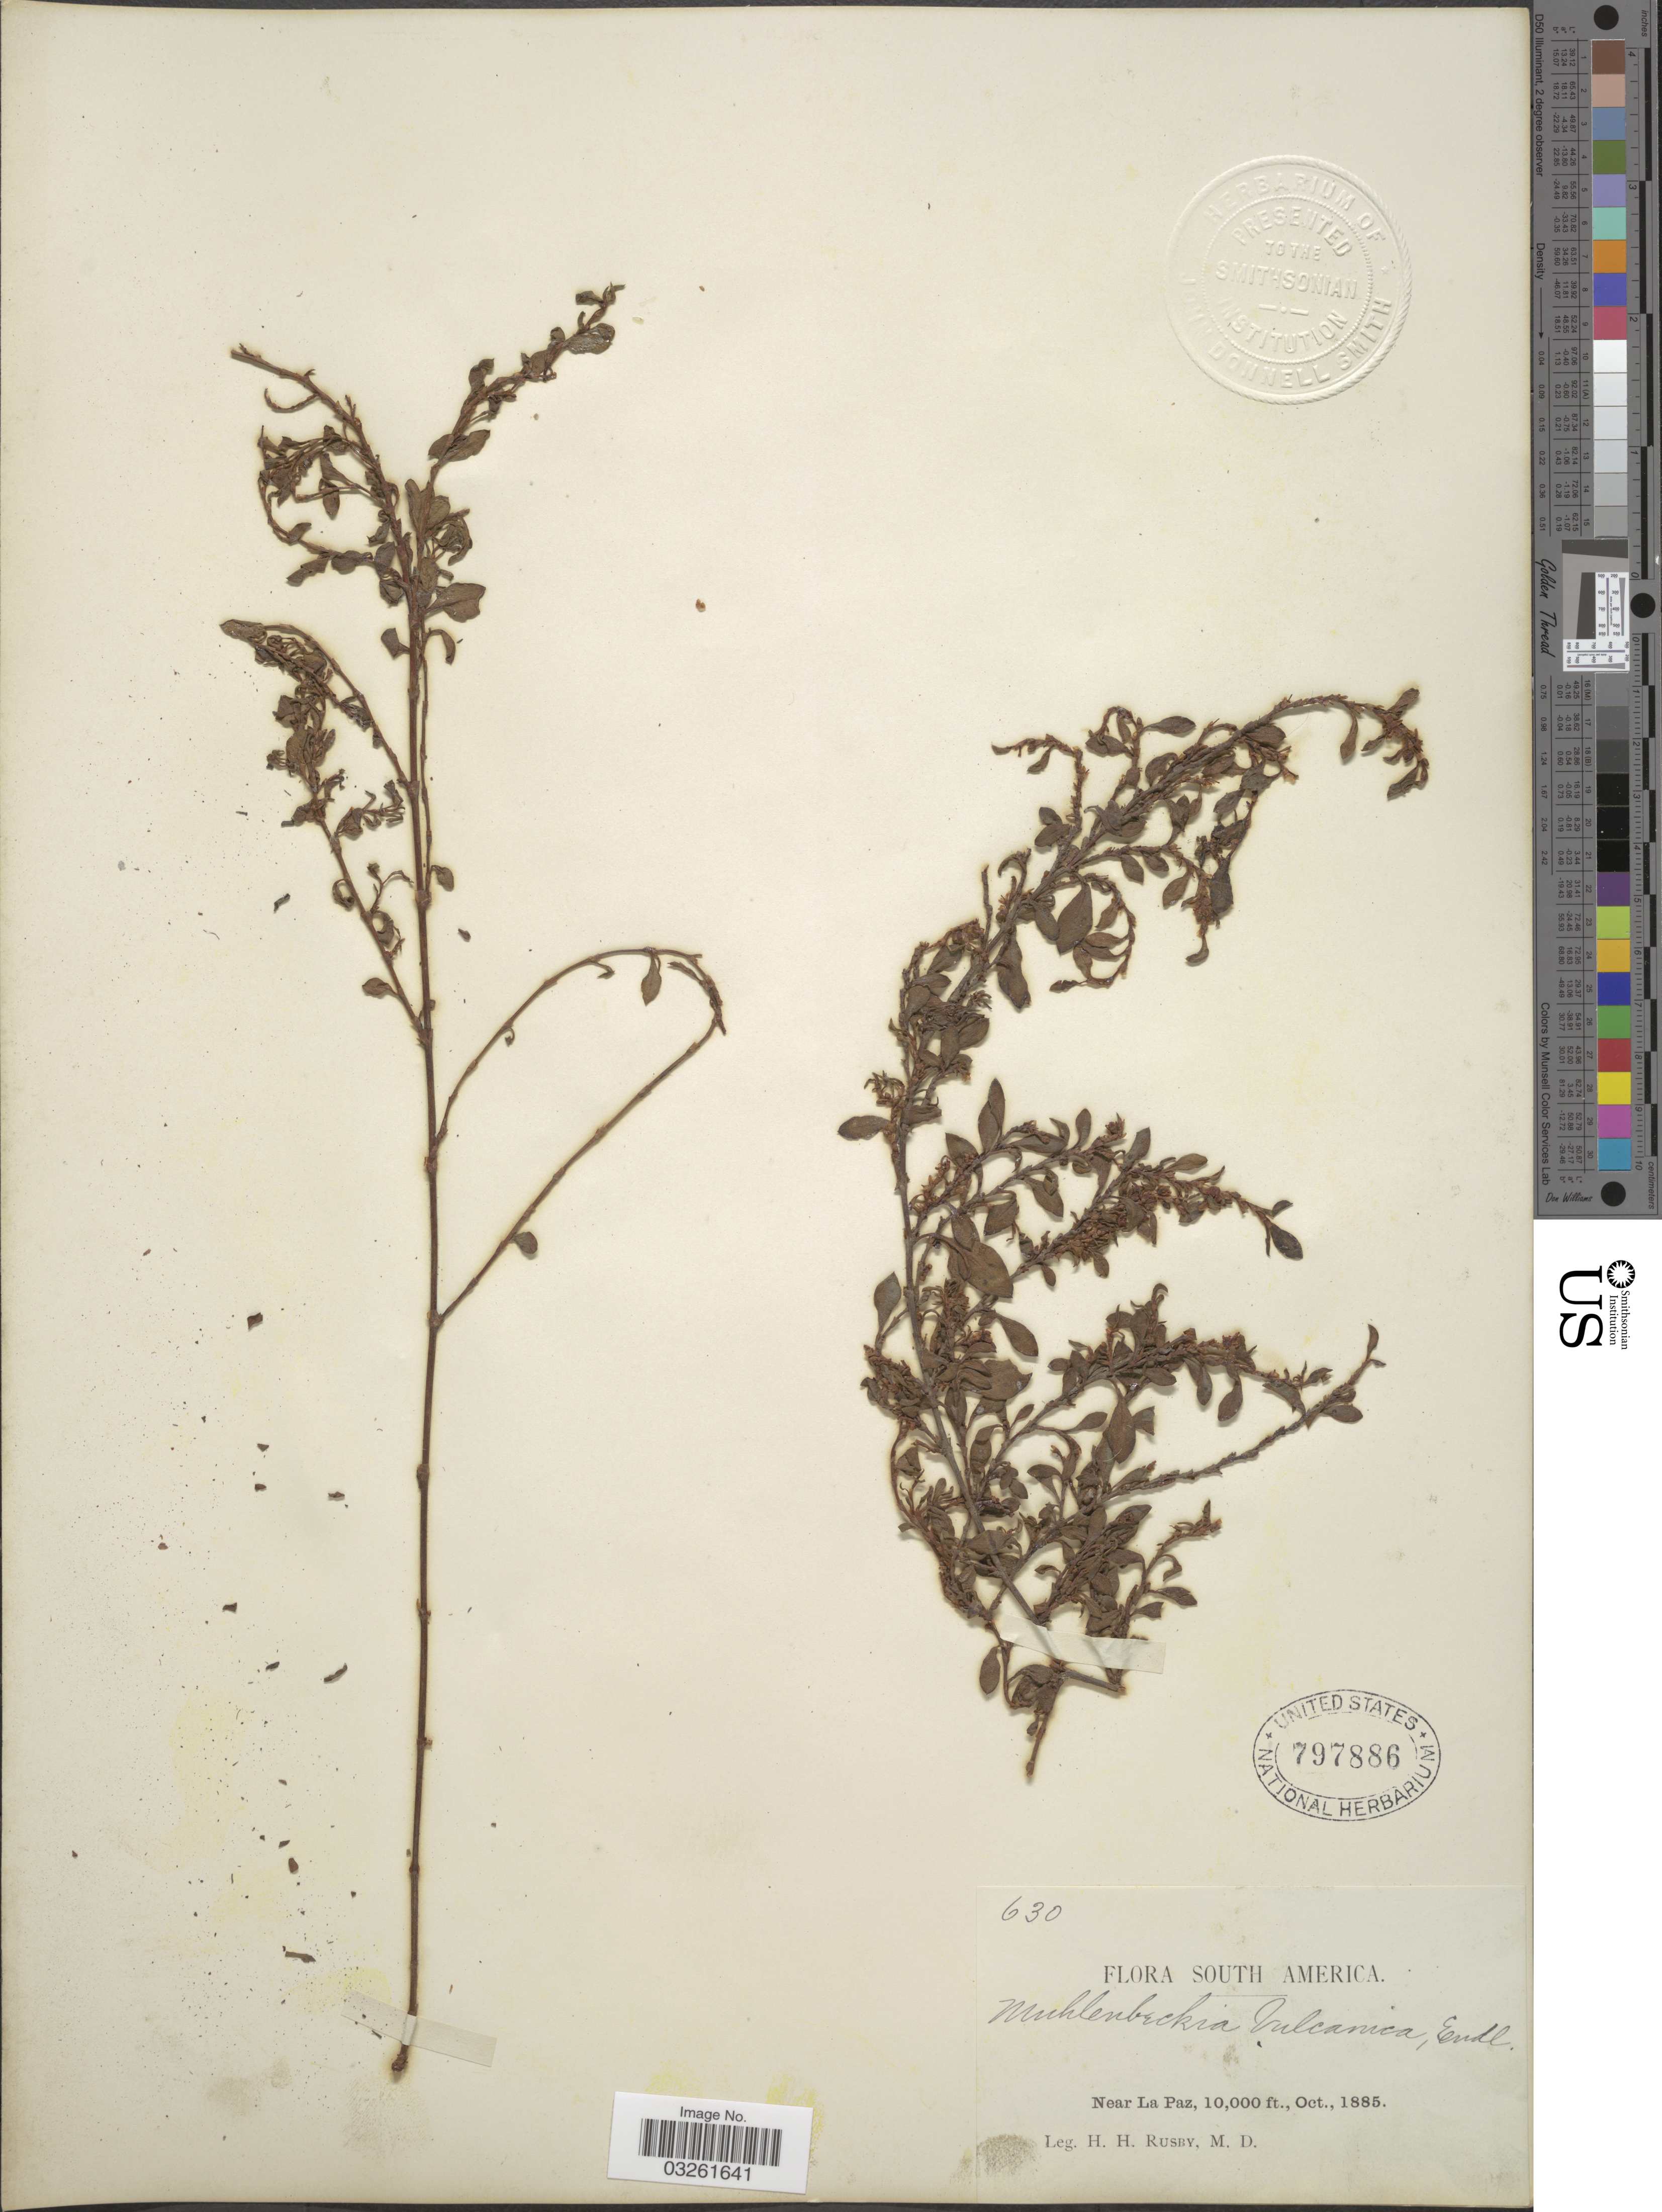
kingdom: Plantae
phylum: Tracheophyta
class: Magnoliopsida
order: Caryophyllales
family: Polygonaceae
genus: Muehlenbeckia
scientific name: Muehlenbeckia volcanica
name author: (Benth.) Endl.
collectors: H. H. Rusby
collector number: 630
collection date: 1885-10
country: Bolivia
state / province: La Paz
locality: Near La Paz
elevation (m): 3048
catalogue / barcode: US 797886